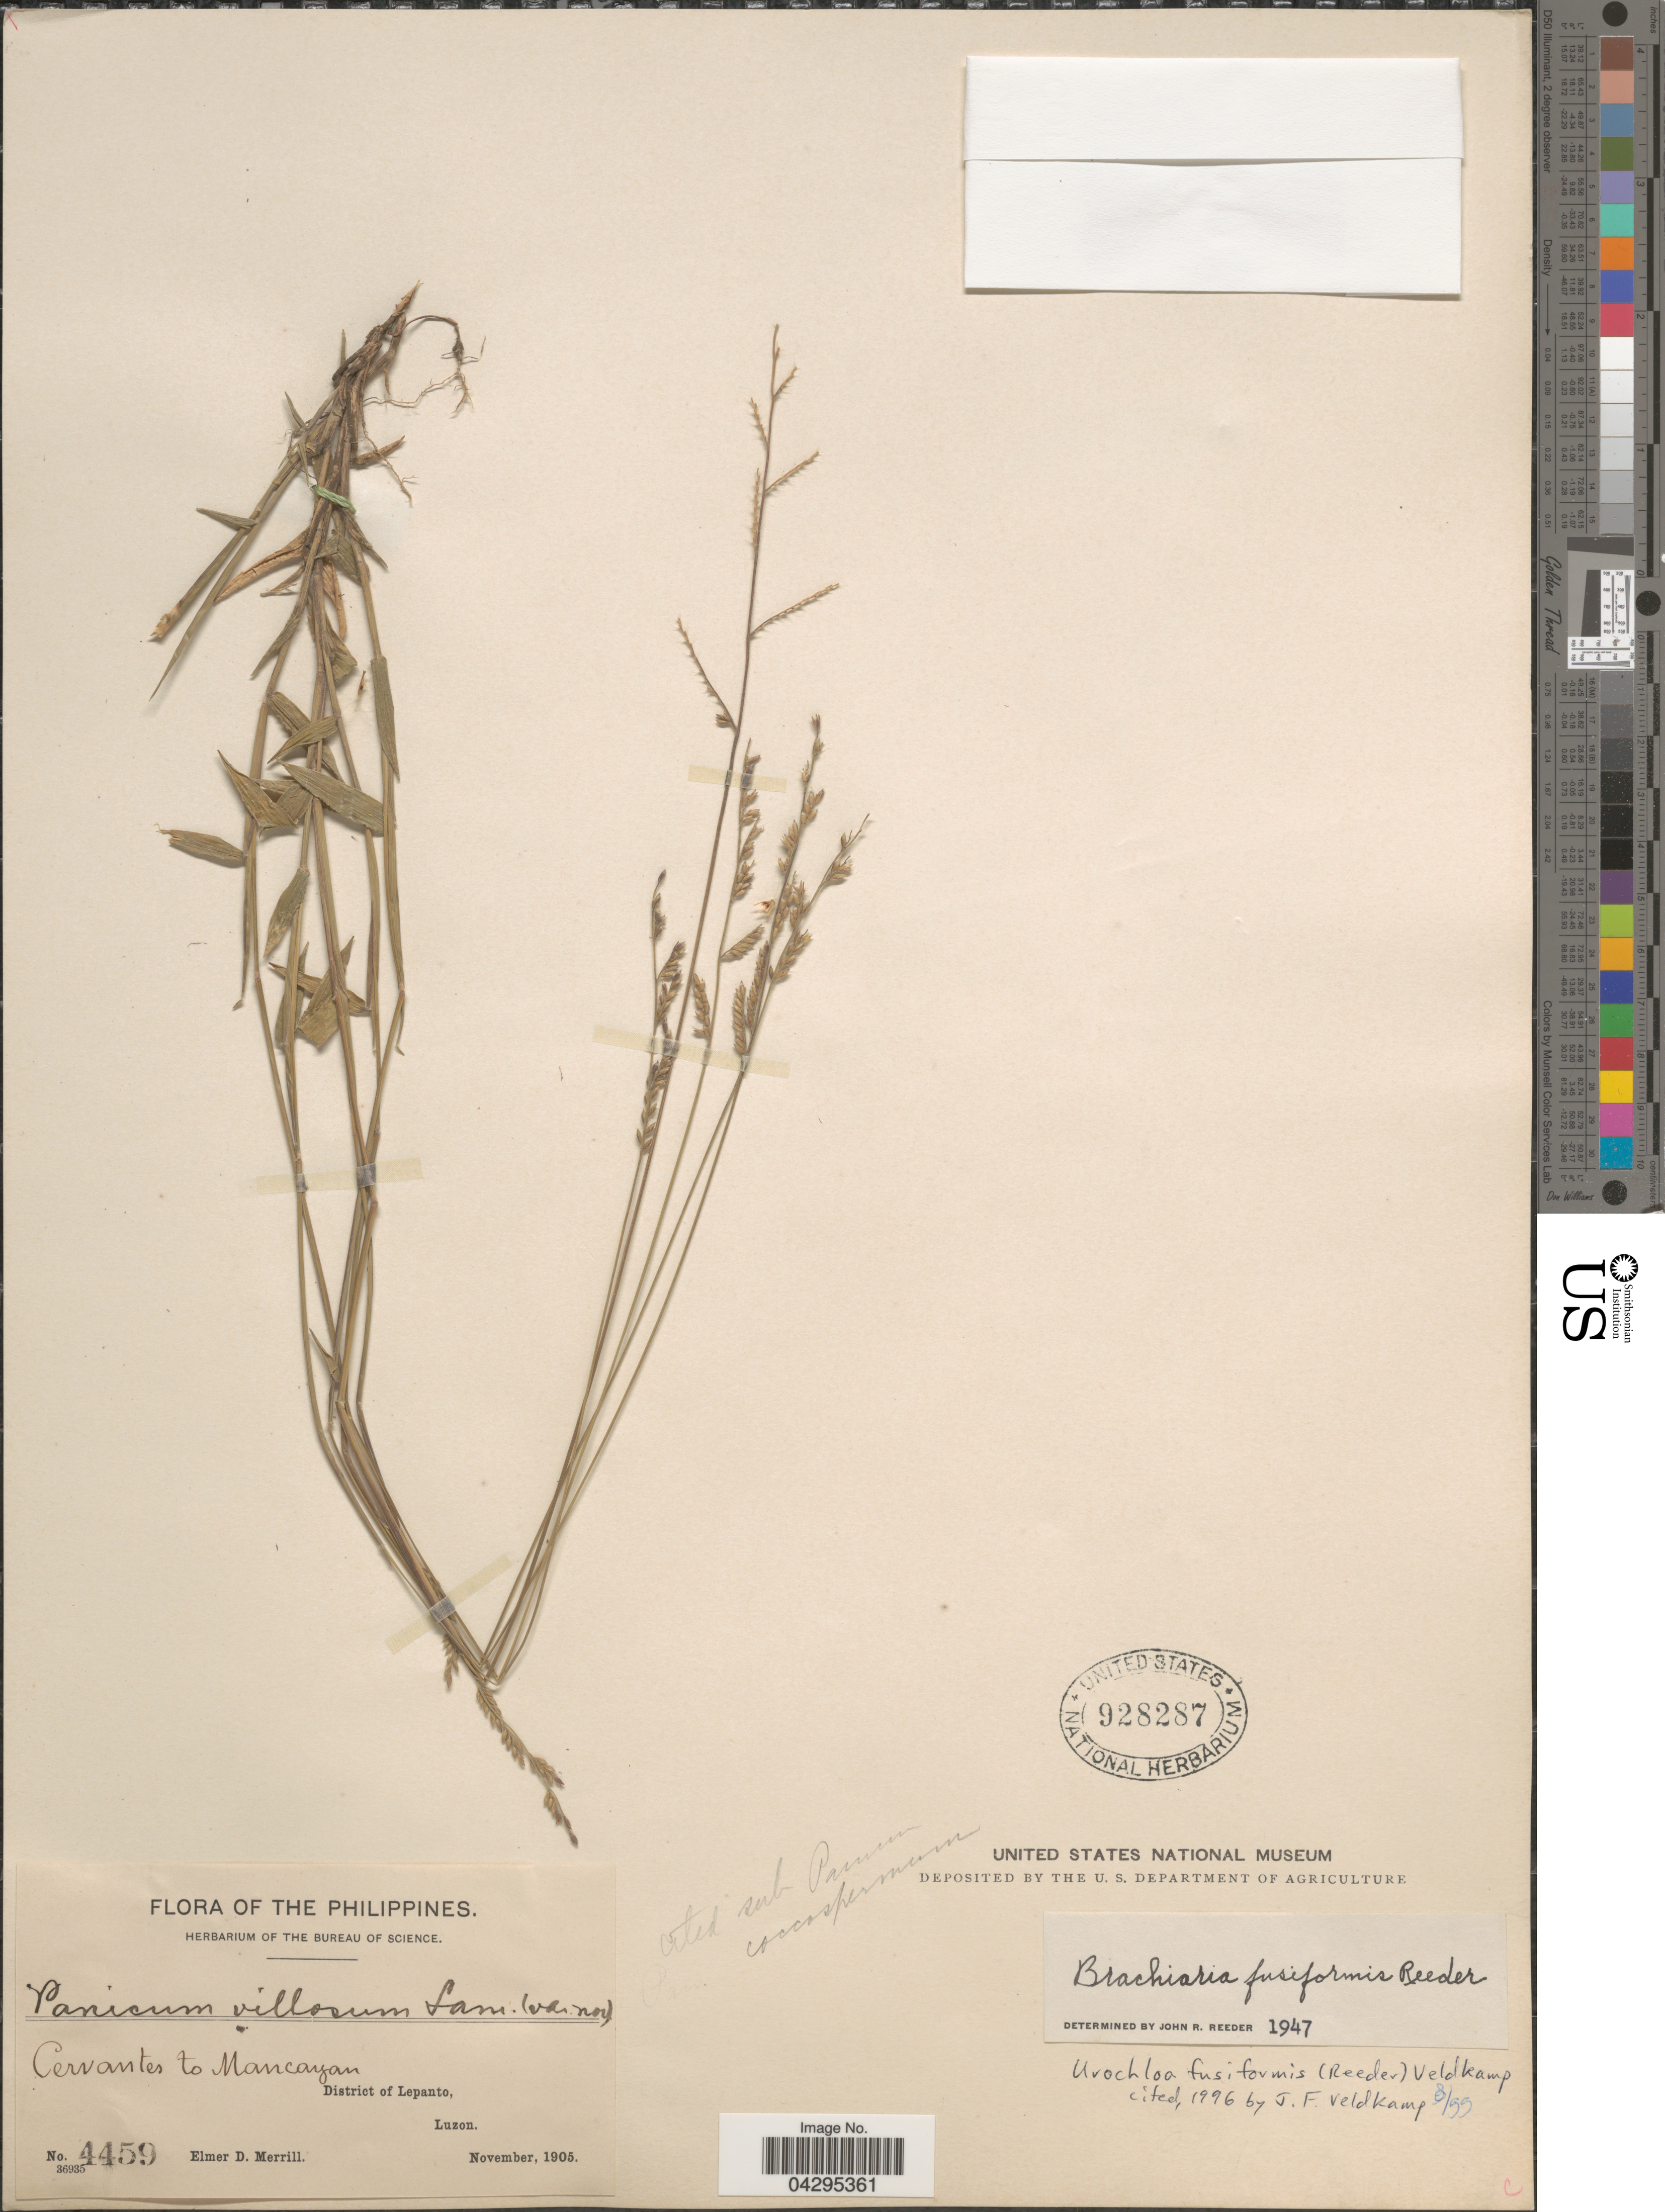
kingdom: Plantae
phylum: Tracheophyta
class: Liliopsida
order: Poales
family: Poaceae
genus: Urochloa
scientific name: Urochloa fusiformis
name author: (Reeder) Veldkamp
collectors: E. D. Merrill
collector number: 4459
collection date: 1905-11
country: Philippines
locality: Cervantes to Mancayan. District of Lepanto, Luzon.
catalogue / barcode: US 928287